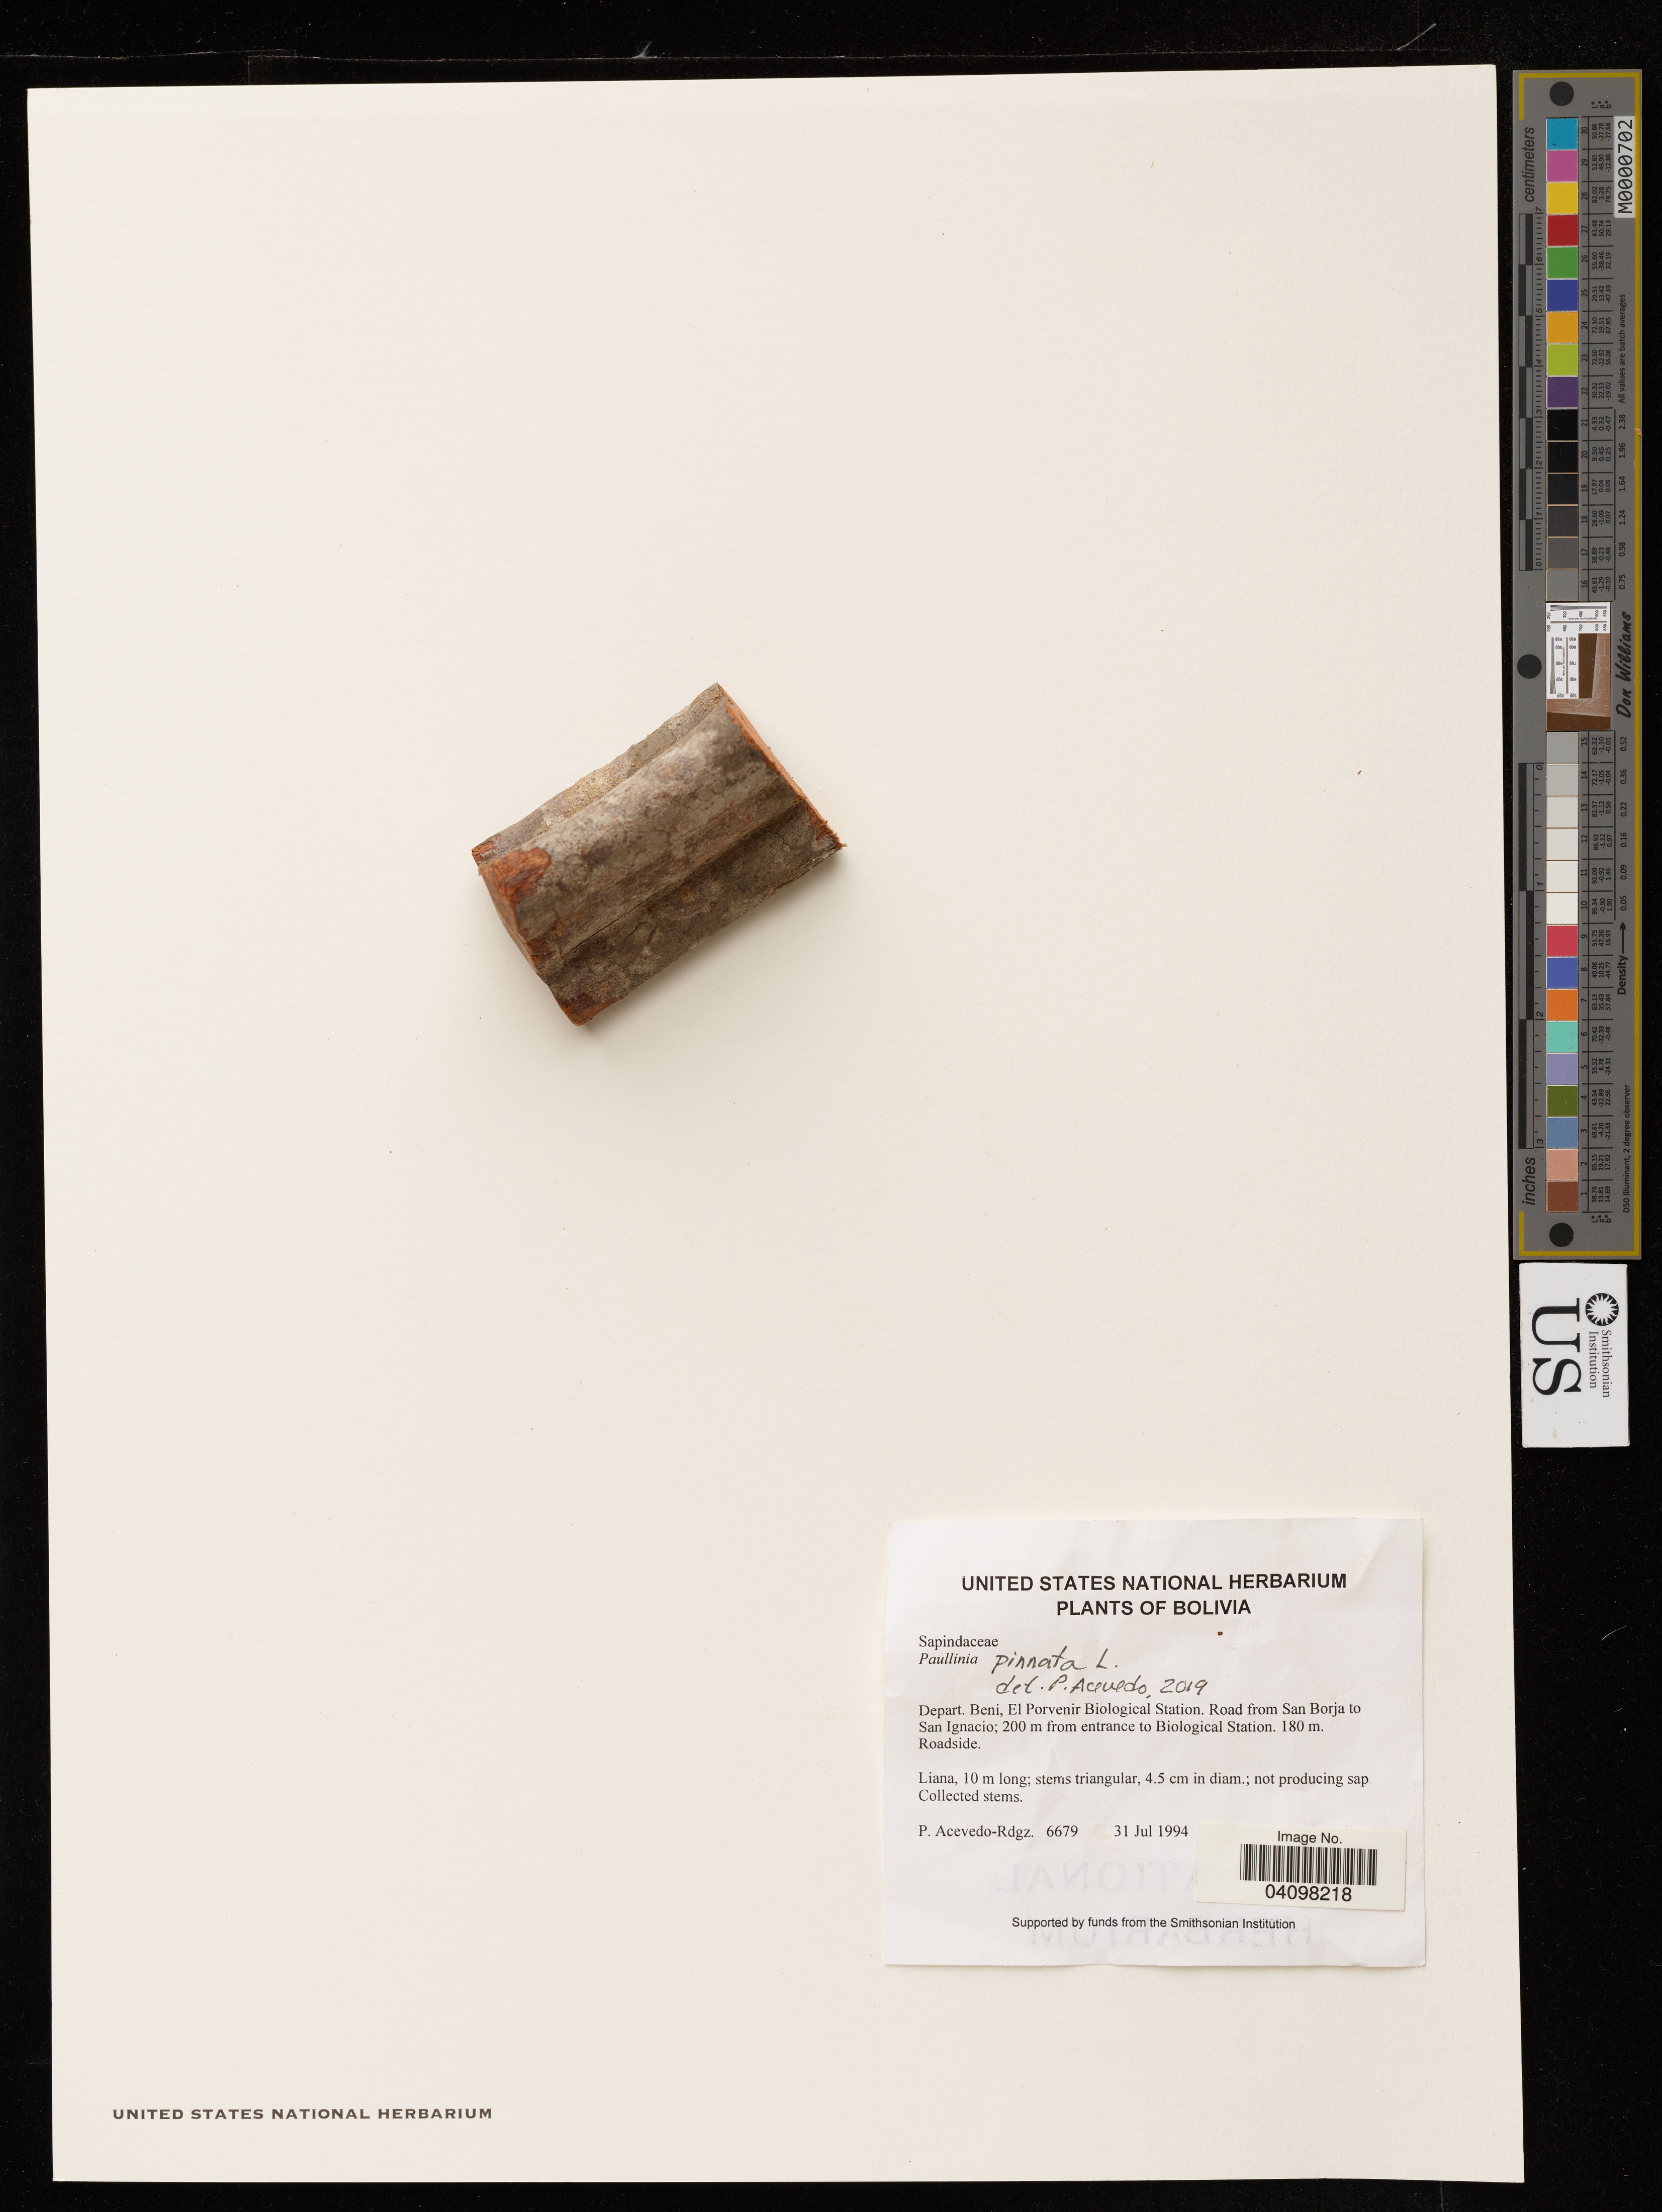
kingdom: Plantae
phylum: Tracheophyta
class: Magnoliopsida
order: Sapindales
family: Sapindaceae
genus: Paullinia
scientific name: Paullinia pinnata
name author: L.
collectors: P. Acevedo-Rodr.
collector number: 6679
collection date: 1994-07-31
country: Bolivia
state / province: Beni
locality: Beni, El Porvenir Biological Station. Road from San Borja to San Ignacio; 200 m from entrance to Biological Station.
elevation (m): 180